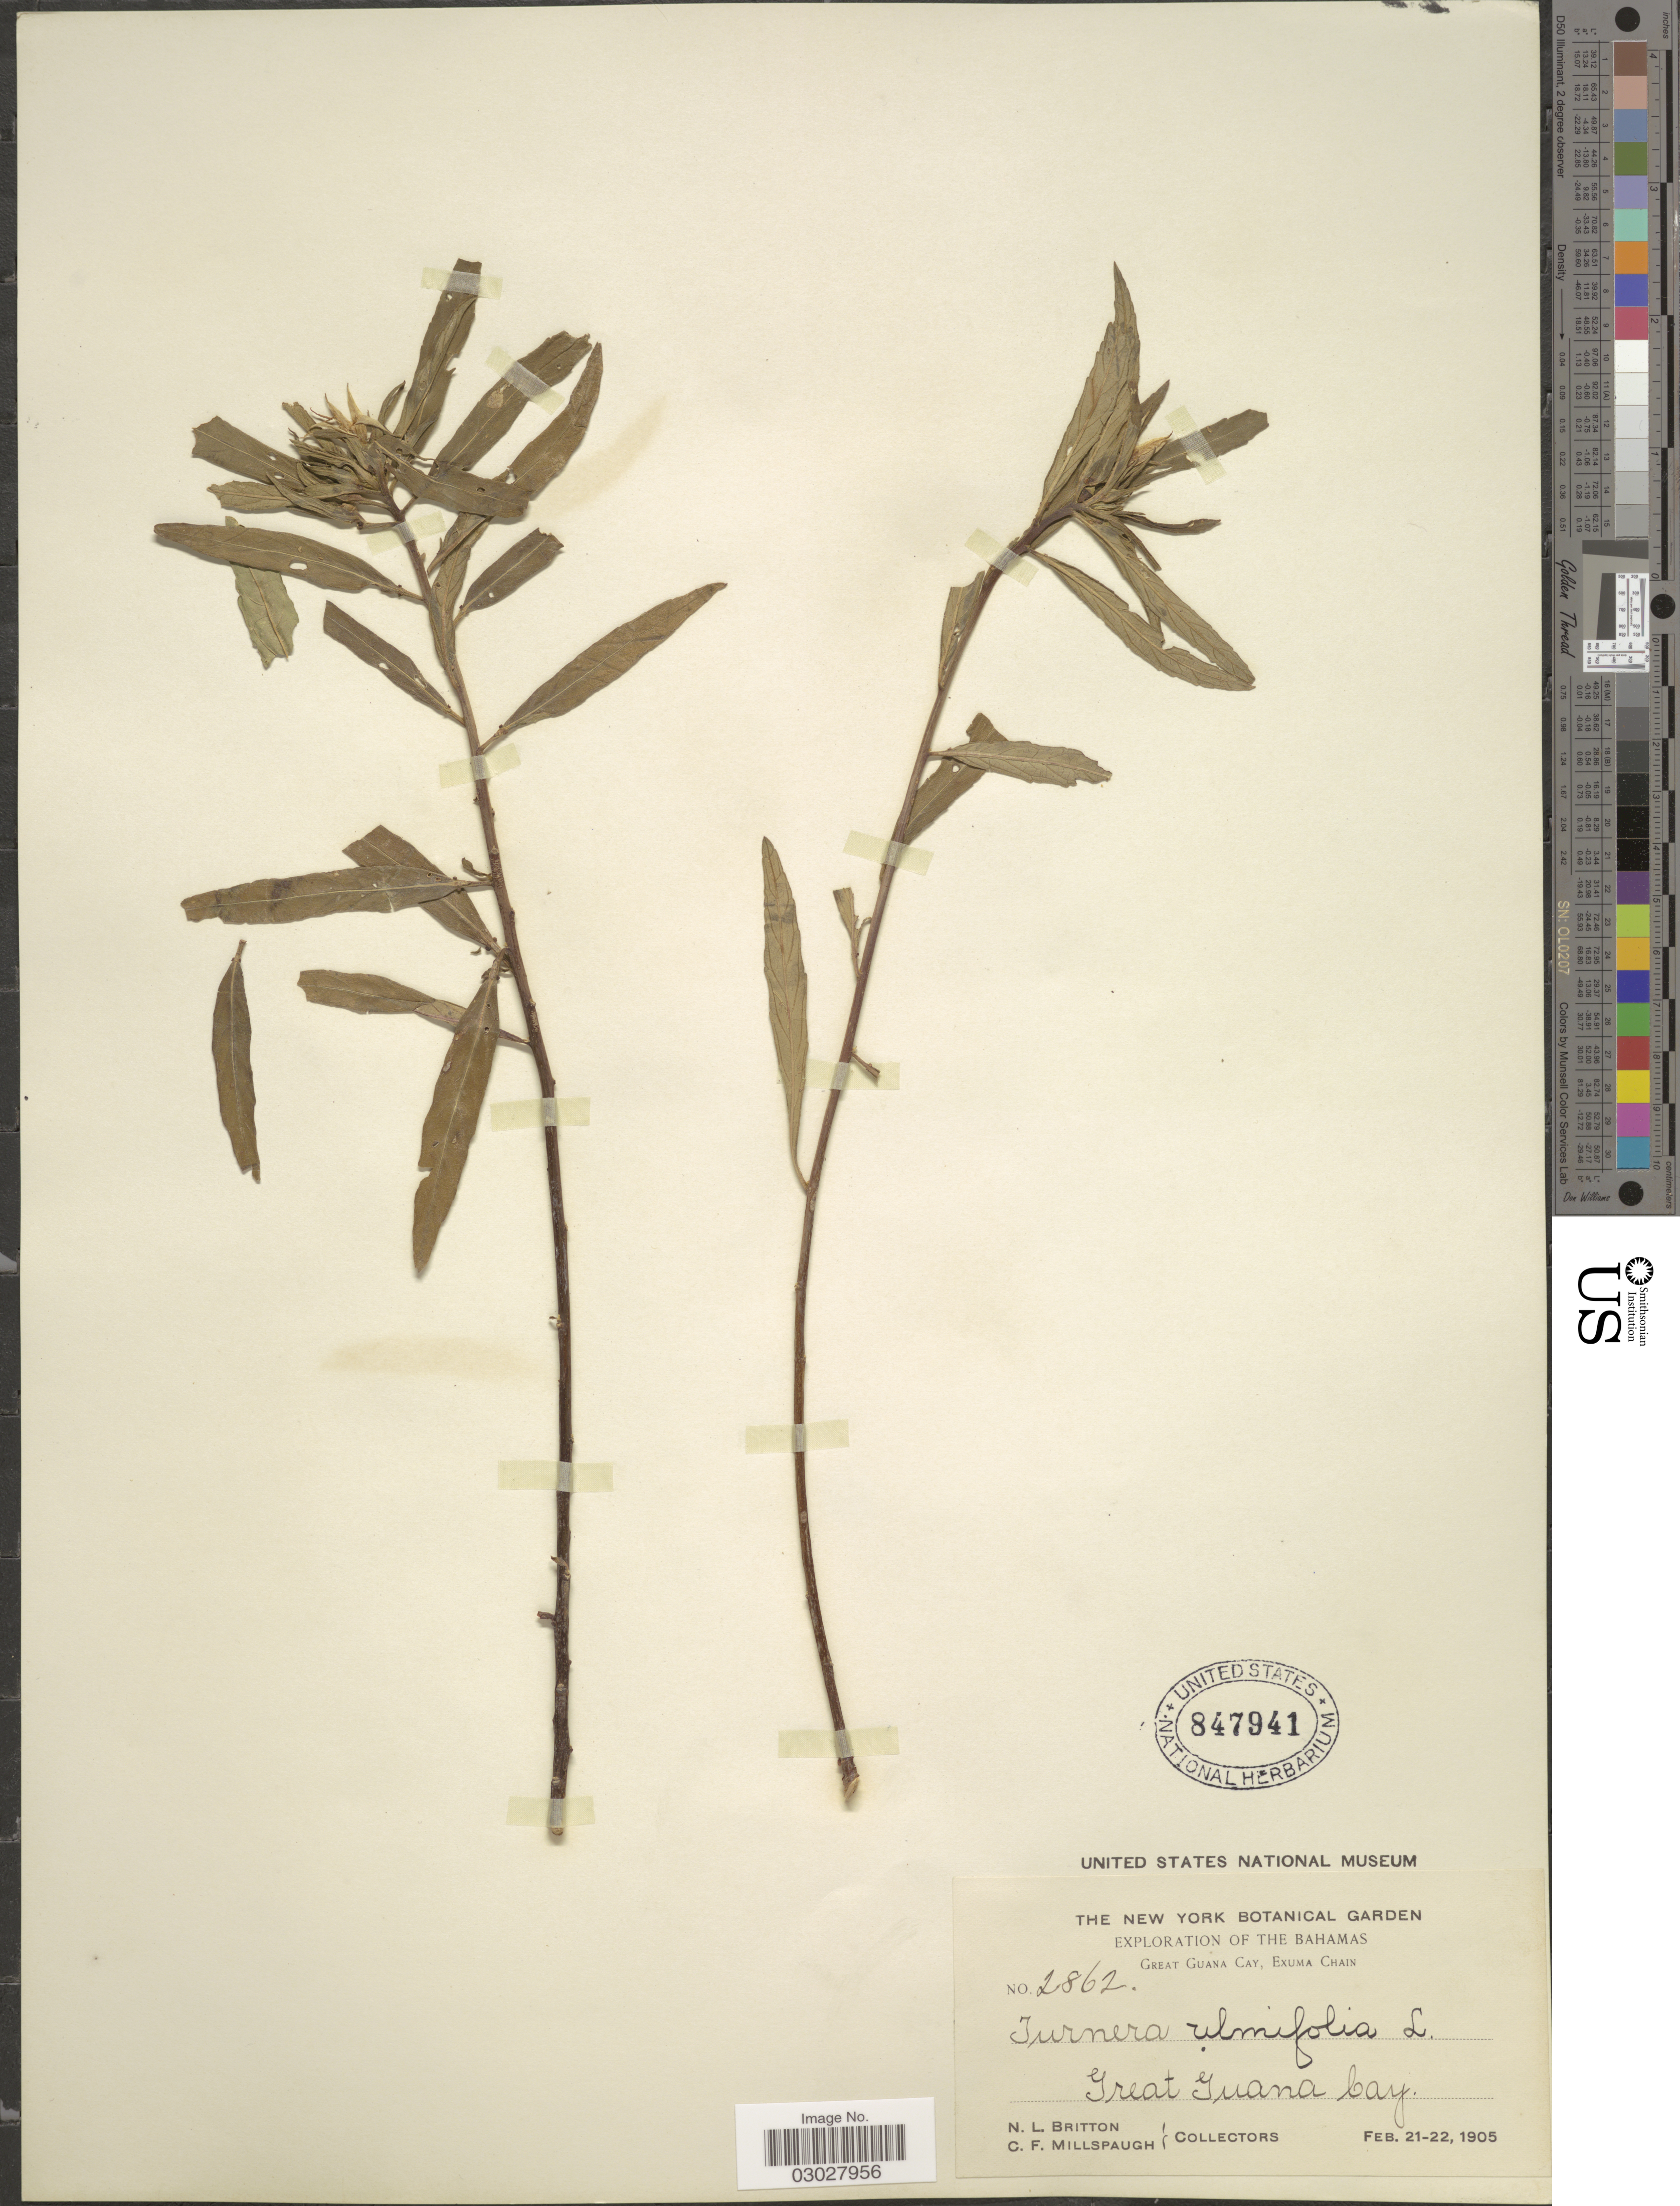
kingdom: Plantae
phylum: Tracheophyta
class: Magnoliopsida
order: Malpighiales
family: Turneraceae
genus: Turnera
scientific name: Turnera ulmifolia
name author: L.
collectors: N. Britton & C. F. Millspaugh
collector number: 2862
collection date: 1905-02-21/1905-02-22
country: Bahamas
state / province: Exuma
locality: Great Guana Cay, Exuma Chain. Great Guana Cay.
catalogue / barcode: US 847941